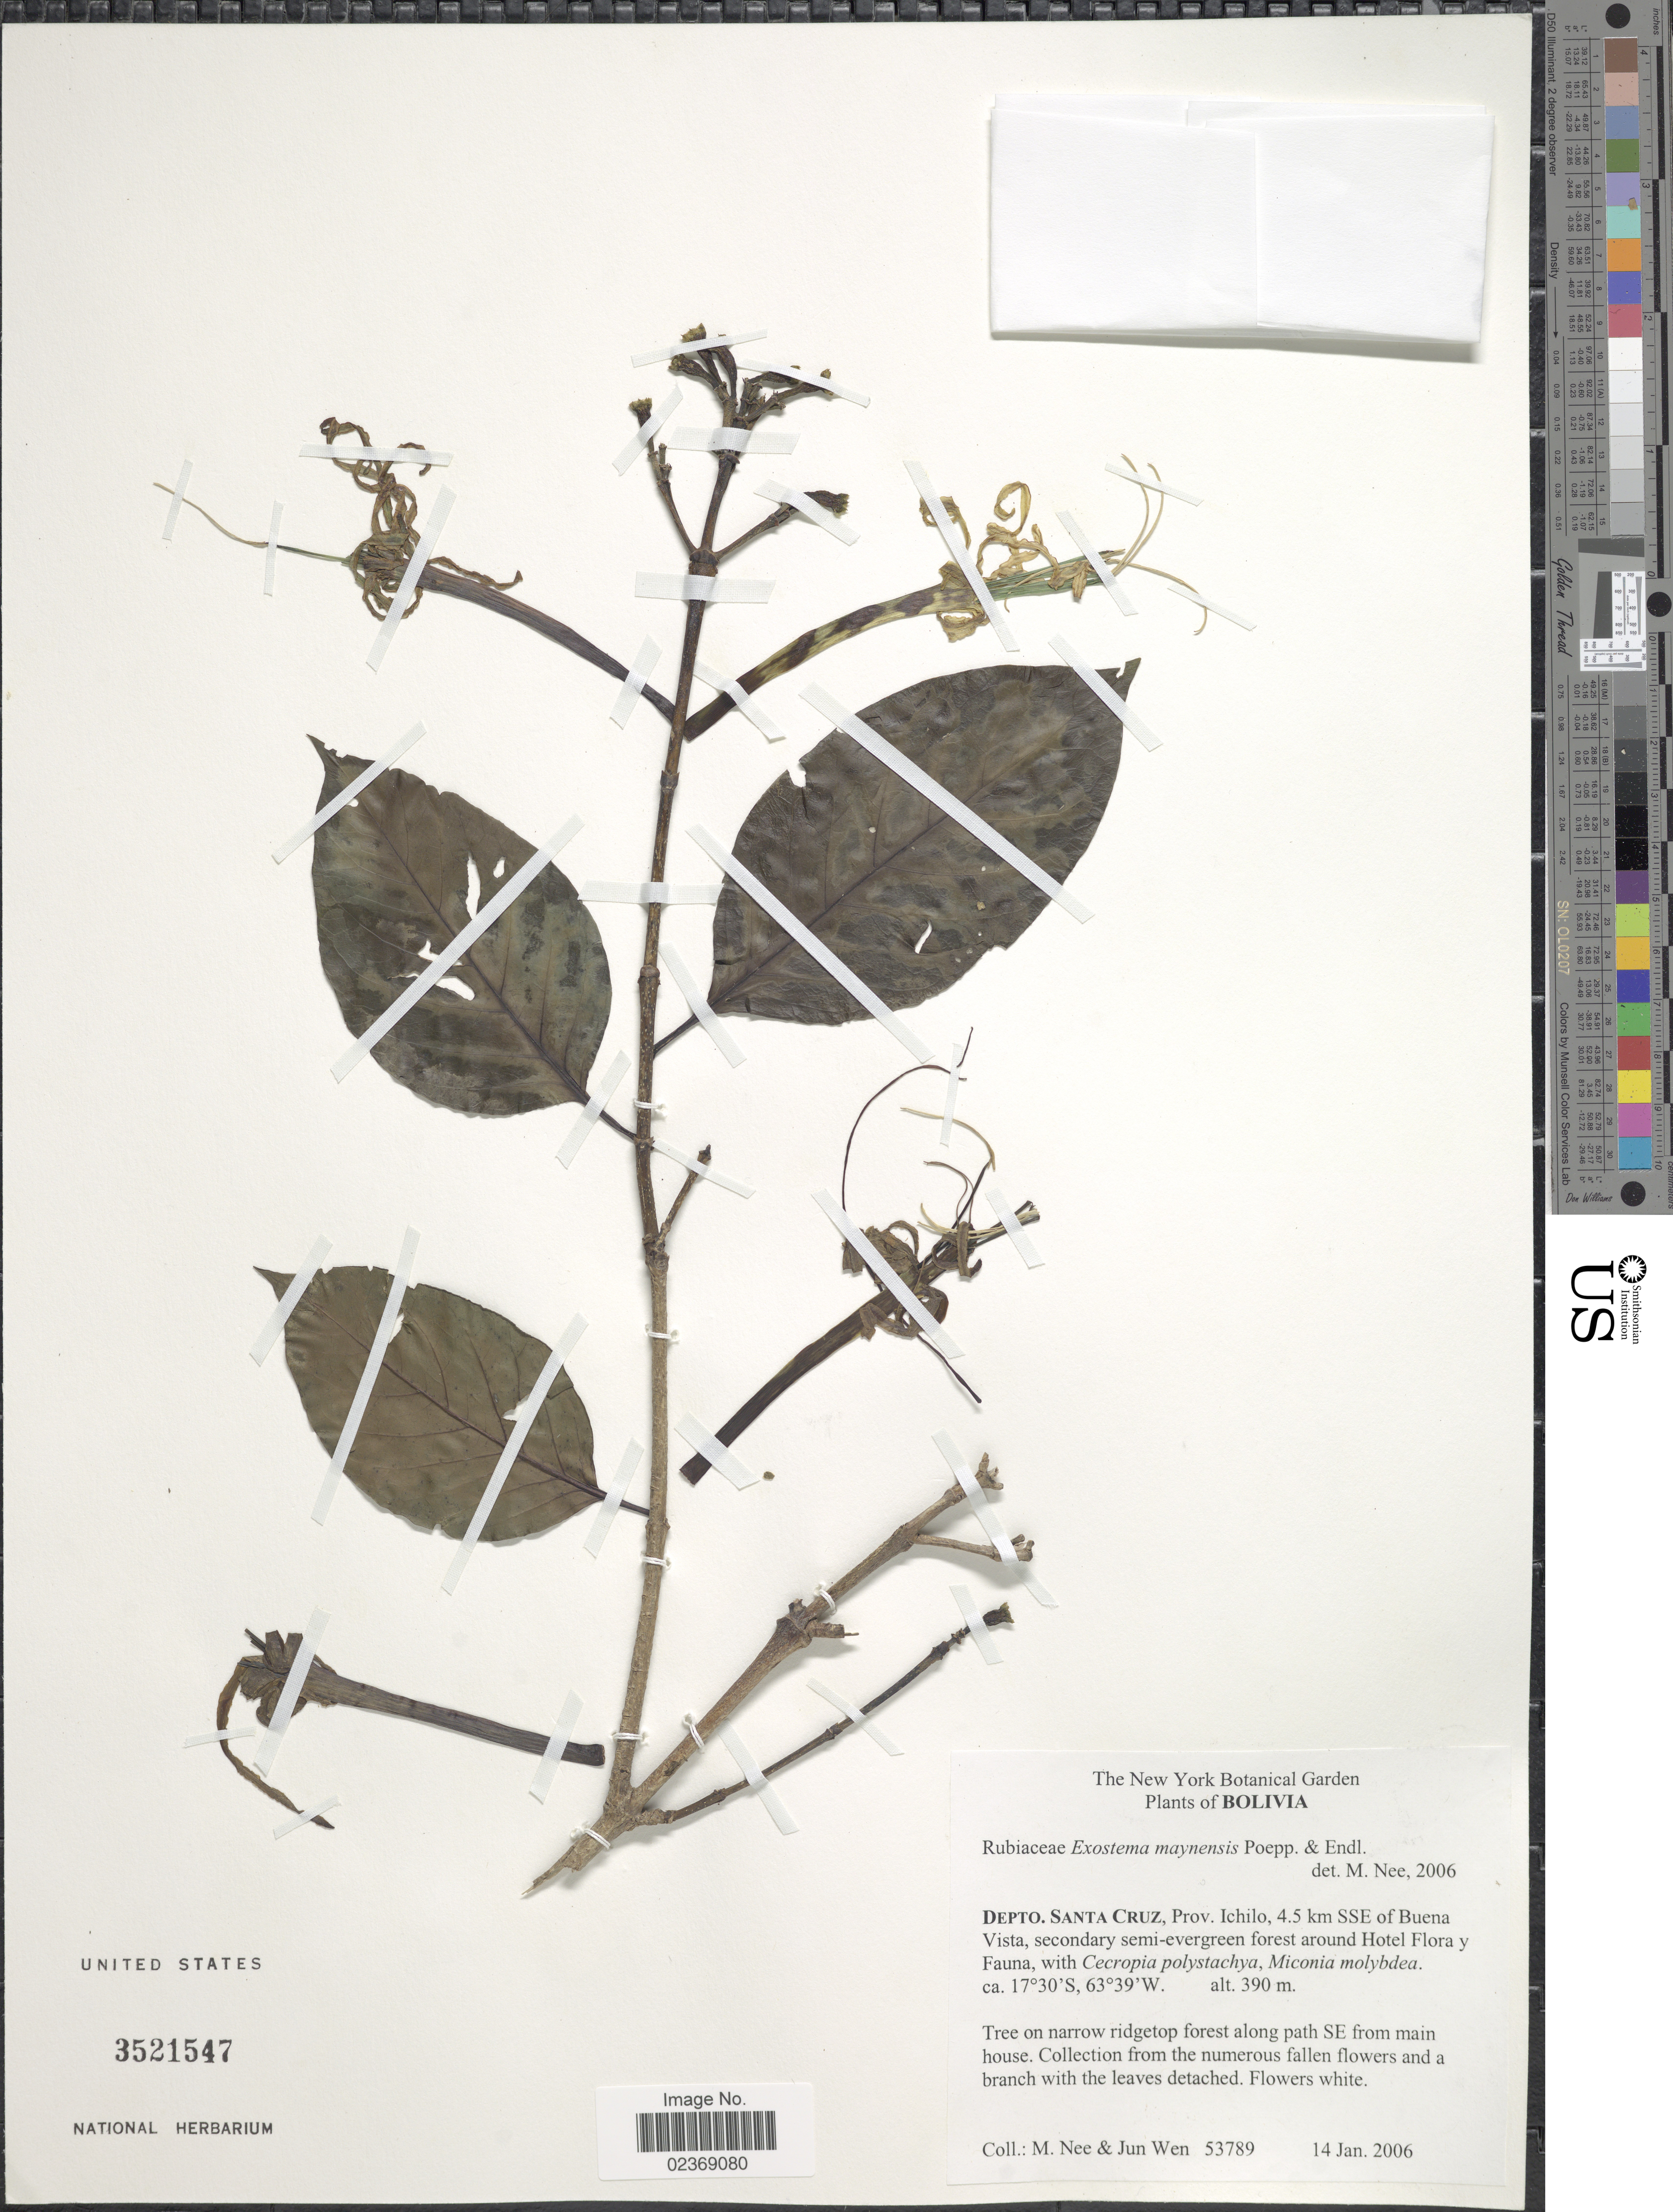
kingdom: Plantae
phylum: Tracheophyta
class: Magnoliopsida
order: Gentianales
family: Rubiaceae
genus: Exostema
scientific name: Exostema maynense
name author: Poepp. & Endl.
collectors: M. Nee & J. Wen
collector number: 53789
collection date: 2006-01-14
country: Bolivia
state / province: Santa Cruz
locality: Prov. Ichilo, 4.5 km SSE of Buena Vista, secondary semi-evergreen forest around Hotel Flora y Fauna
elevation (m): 390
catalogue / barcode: US 3521547